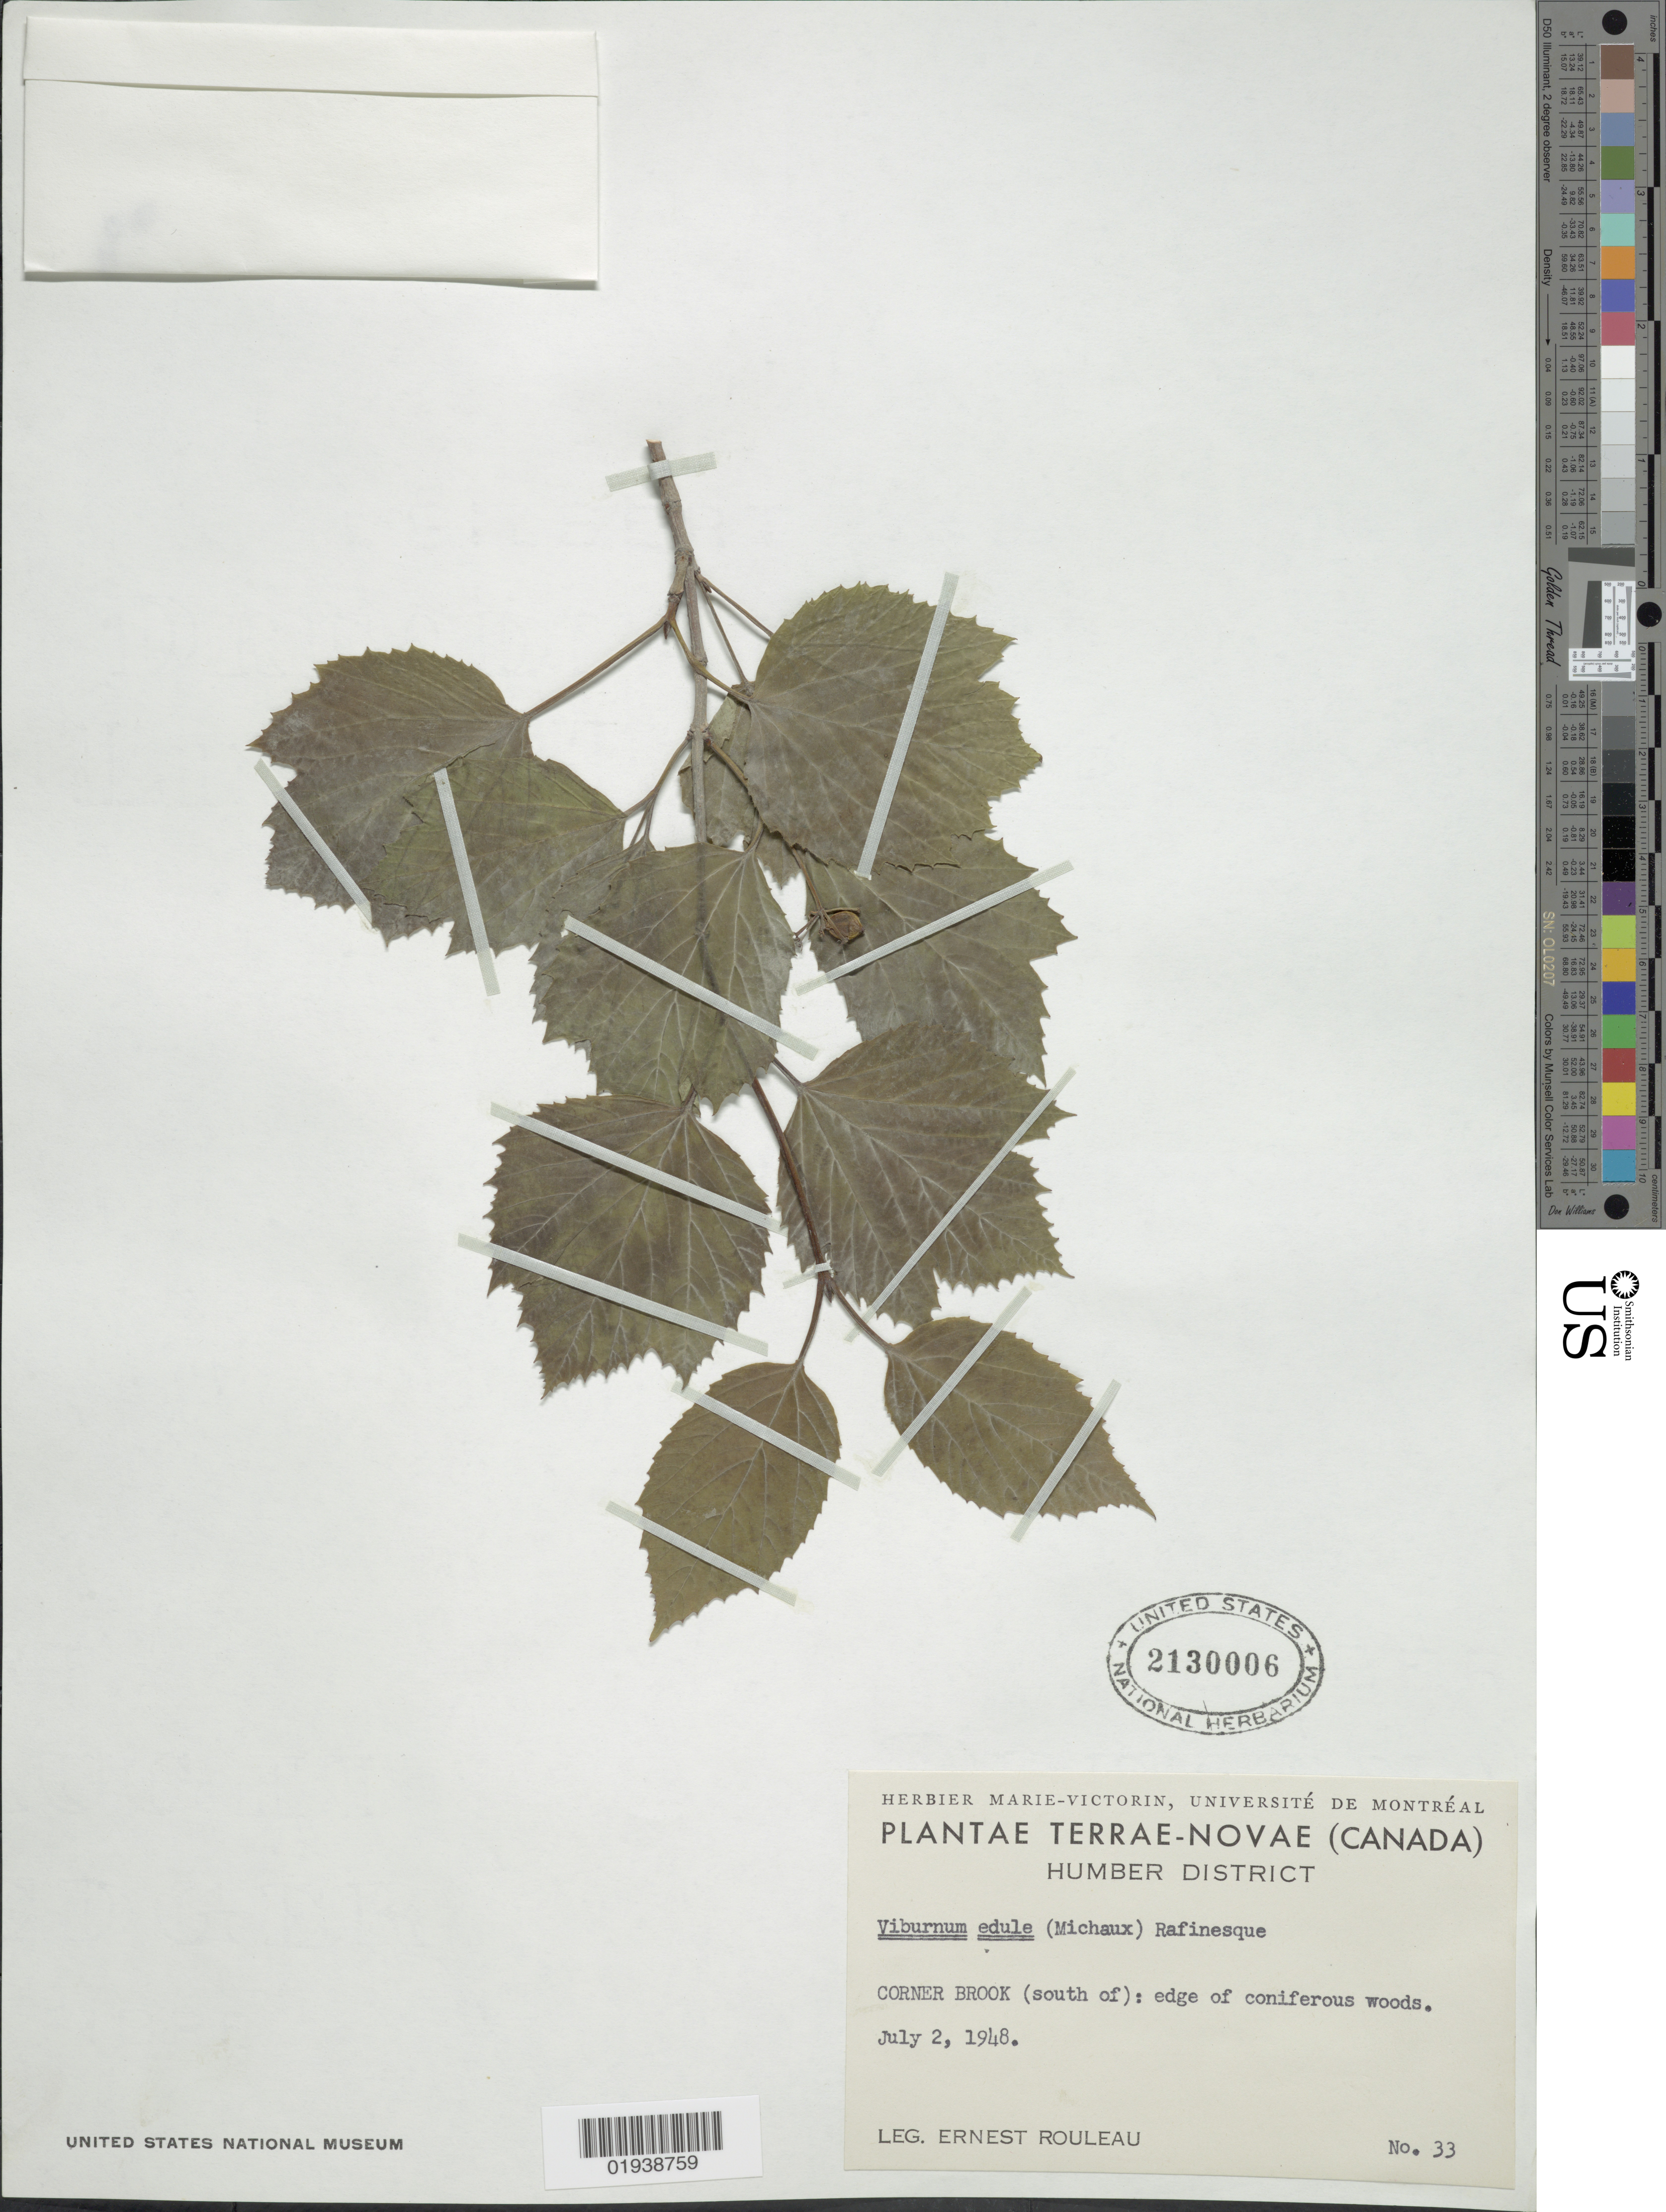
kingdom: Plantae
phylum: Tracheophyta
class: Magnoliopsida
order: Dipsacales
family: Viburnaceae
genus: Viburnum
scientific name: Viburnum edule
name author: (Michx.) Raf.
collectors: J. Rouleau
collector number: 33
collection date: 1948-07-02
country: Canada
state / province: Newfoundland and Labrador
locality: Terrae-Novae. Humber District. Corner Brook (south of): edge of coniferous woods.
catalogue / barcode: US 2130006